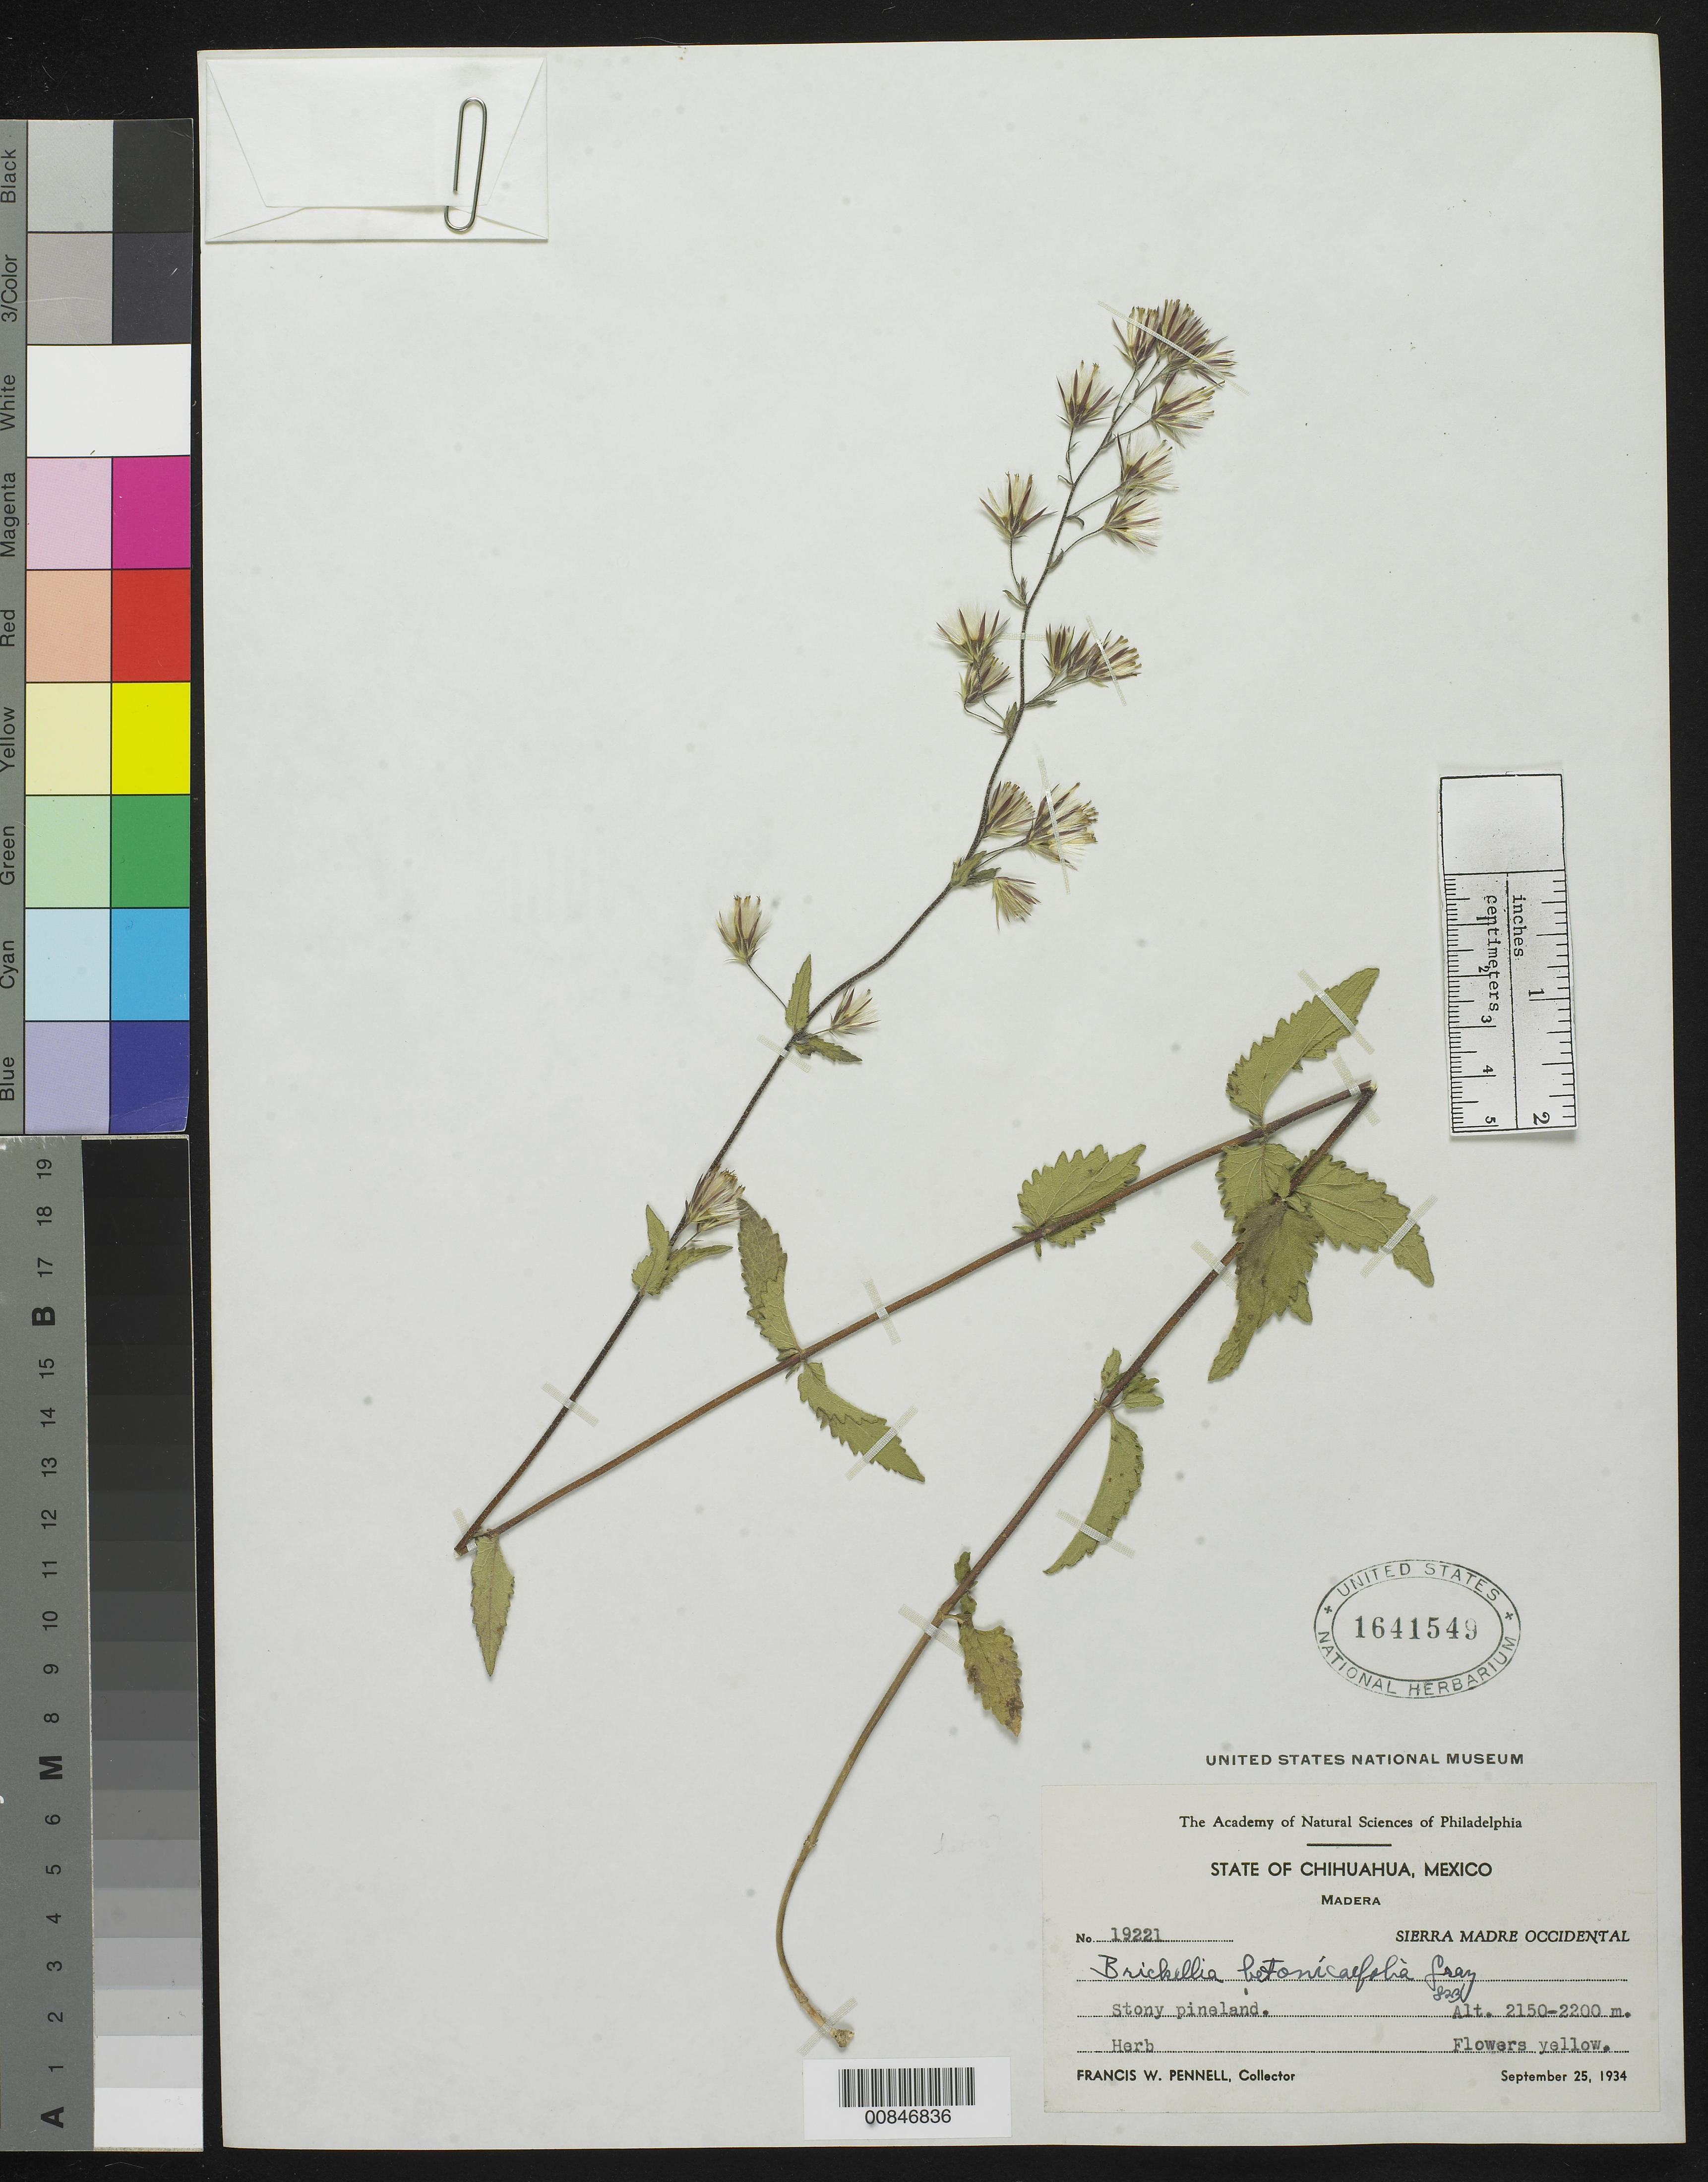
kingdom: Plantae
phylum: Tracheophyta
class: Magnoliopsida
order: Asterales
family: Asteraceae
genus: Brickellia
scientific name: Brickellia betonicifolia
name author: A. Gray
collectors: F. W. Pennell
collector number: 19221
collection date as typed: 25 Sep 1934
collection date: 1934-09-25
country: Mexico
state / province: Chihuahua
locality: Madera. Sierra Madre Occidental, Chihuahua.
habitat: Stony pineland.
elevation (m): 2200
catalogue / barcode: US 1641549